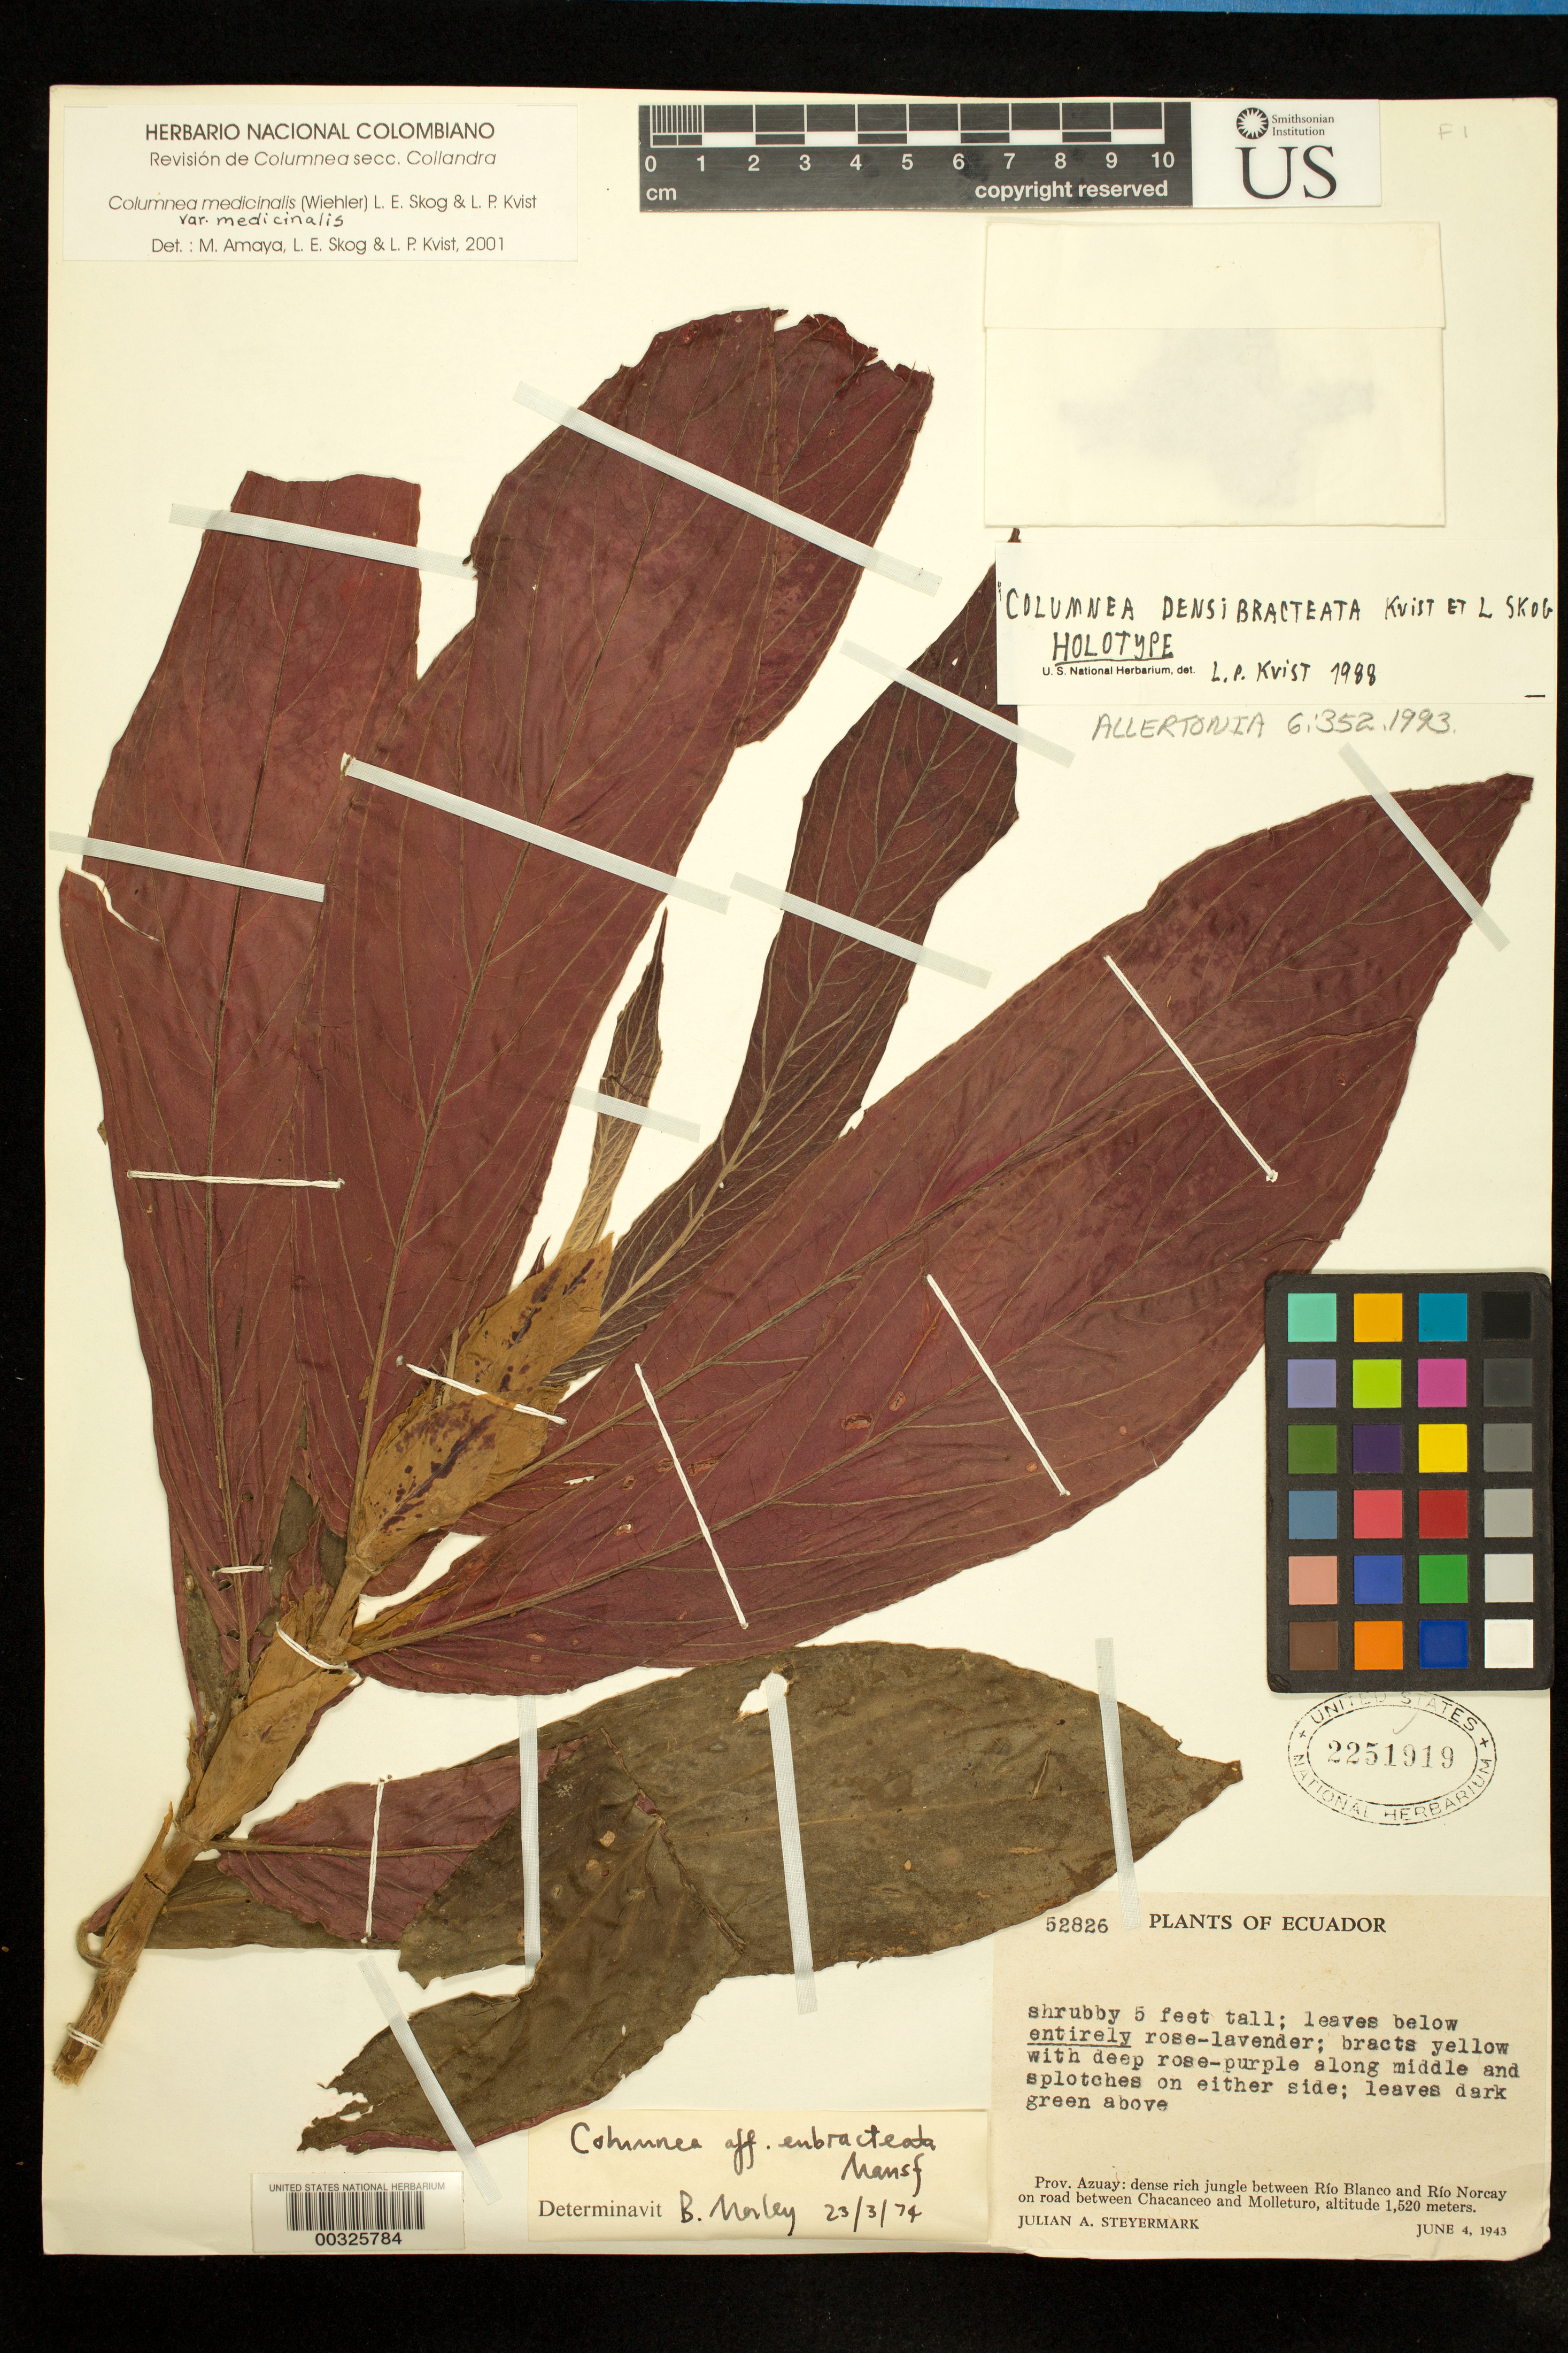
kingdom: Plantae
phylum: Tracheophyta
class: Magnoliopsida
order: Lamiales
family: Gesneriaceae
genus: Columnea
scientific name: Columnea densibracteata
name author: L.P. Kvist & L.E. Skog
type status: Holotype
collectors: J. Steyermark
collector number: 52826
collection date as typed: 04 Jun 1943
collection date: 1943-06-04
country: Ecuador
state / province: Azuay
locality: Between Rio Blanco and Rio Norcay on road between Chacanceo and Molleturo.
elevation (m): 1520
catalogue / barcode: US 2251919